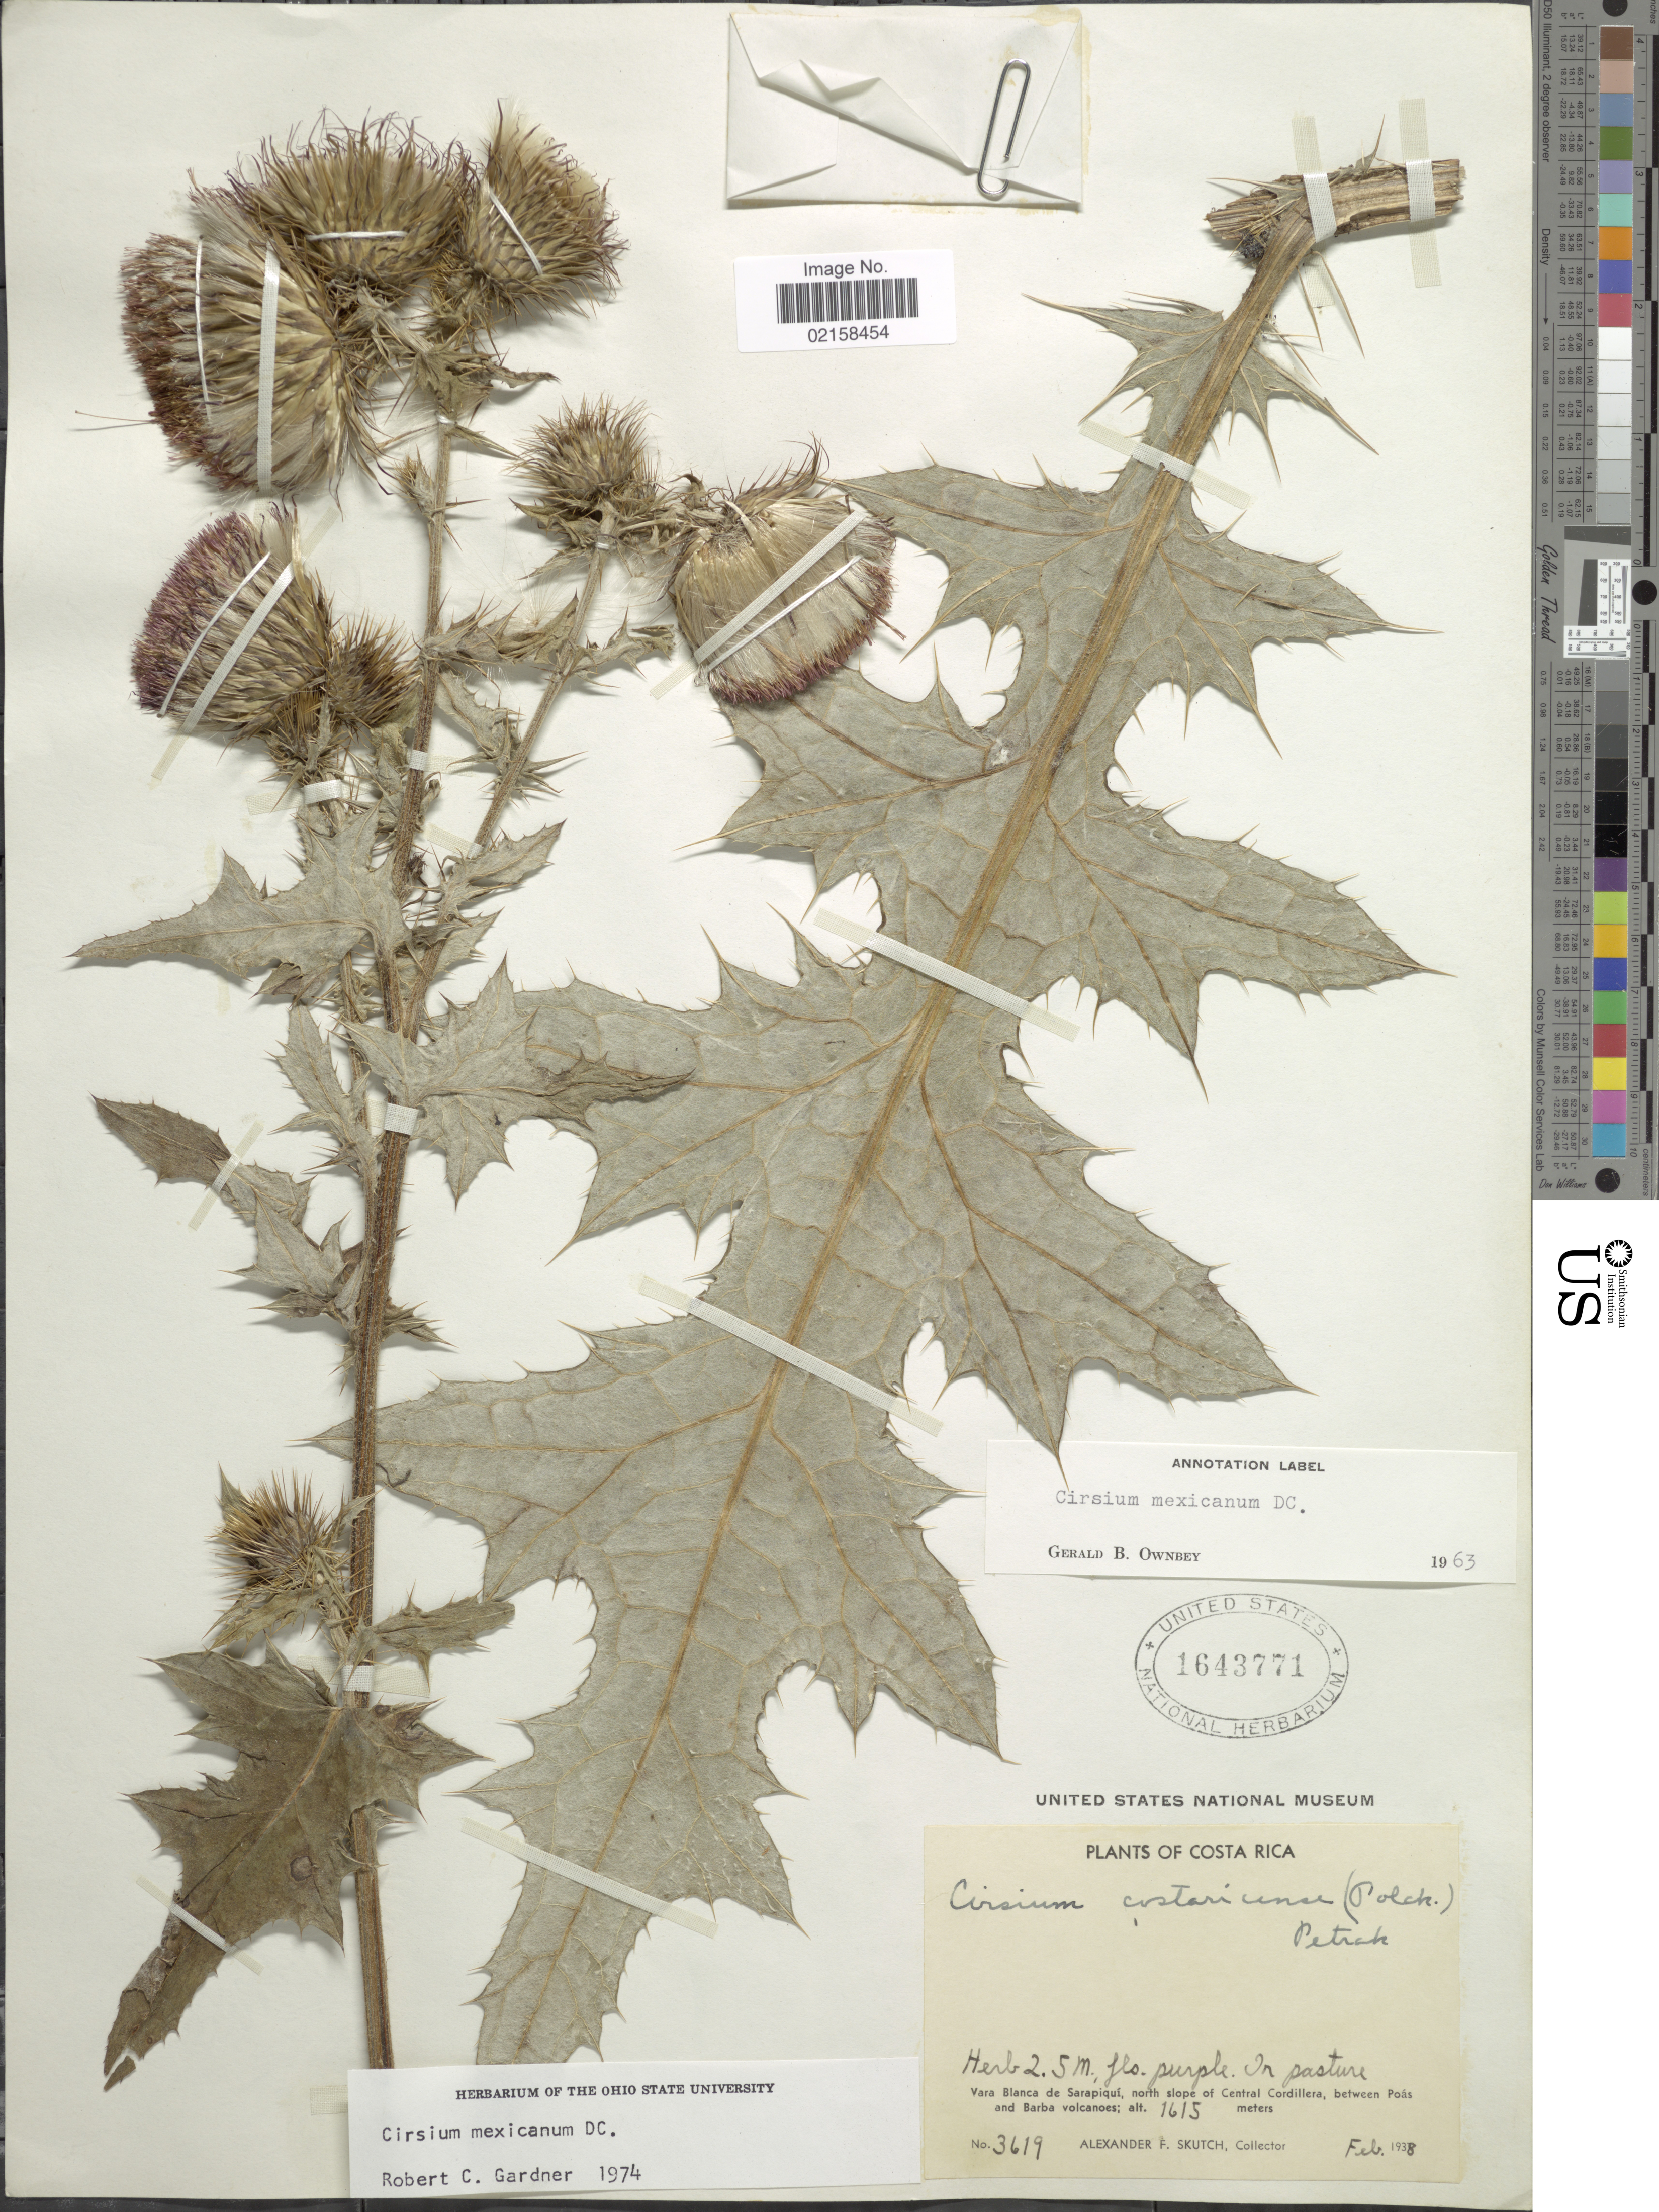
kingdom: Plantae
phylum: Tracheophyta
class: Magnoliopsida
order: Asterales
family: Asteraceae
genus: Cirsium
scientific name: Cirsium mexicanum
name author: DC.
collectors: A. F. Skutch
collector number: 3619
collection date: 1938-02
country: Costa Rica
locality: In pasture, Vara Blanca de Sarapiqui, north slope of Central Cordillera, between Poas and Barba volcanoes.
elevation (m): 1615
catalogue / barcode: US 1643771